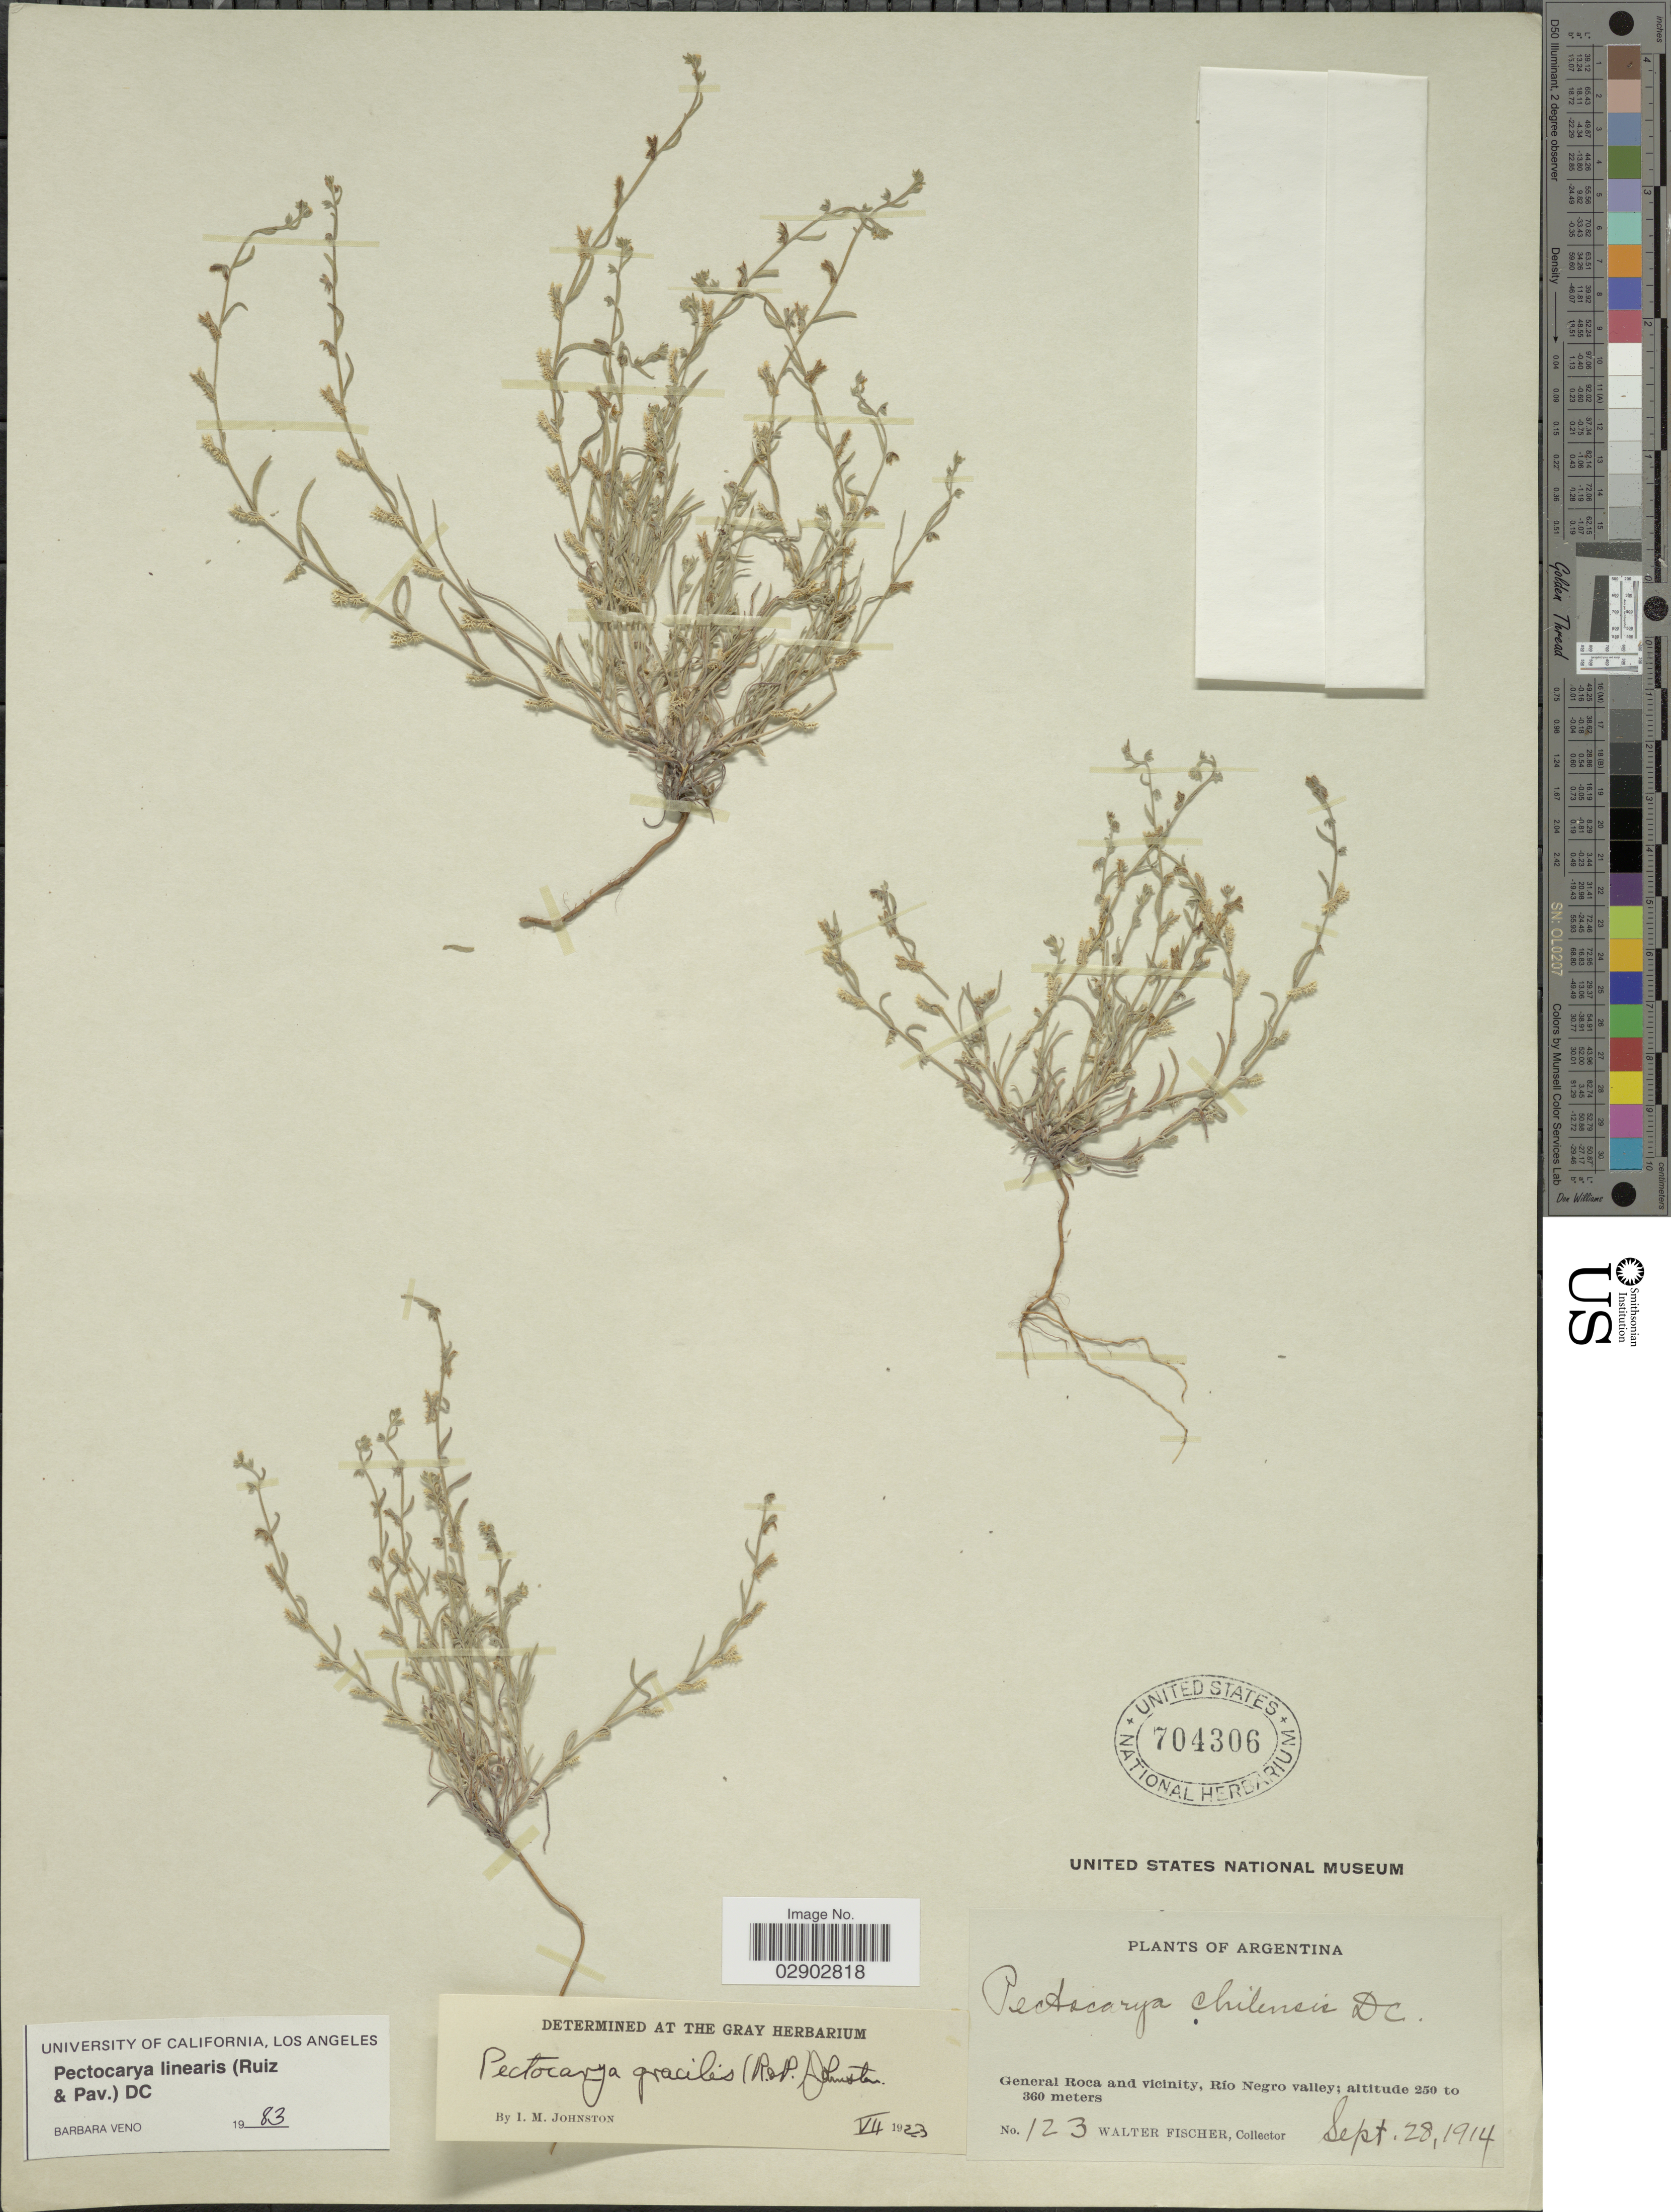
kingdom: Plantae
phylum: Tracheophyta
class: Magnoliopsida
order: Boraginales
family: Boraginaceae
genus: Pectocarya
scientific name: Pectocarya linearis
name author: (Ruiz & Pav.) DC.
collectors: W. Fischer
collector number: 123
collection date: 1914-09-28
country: Argentina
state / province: Rio Negro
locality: General Roca and vicinity, Río Negro valley.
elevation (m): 250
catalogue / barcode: US 704306